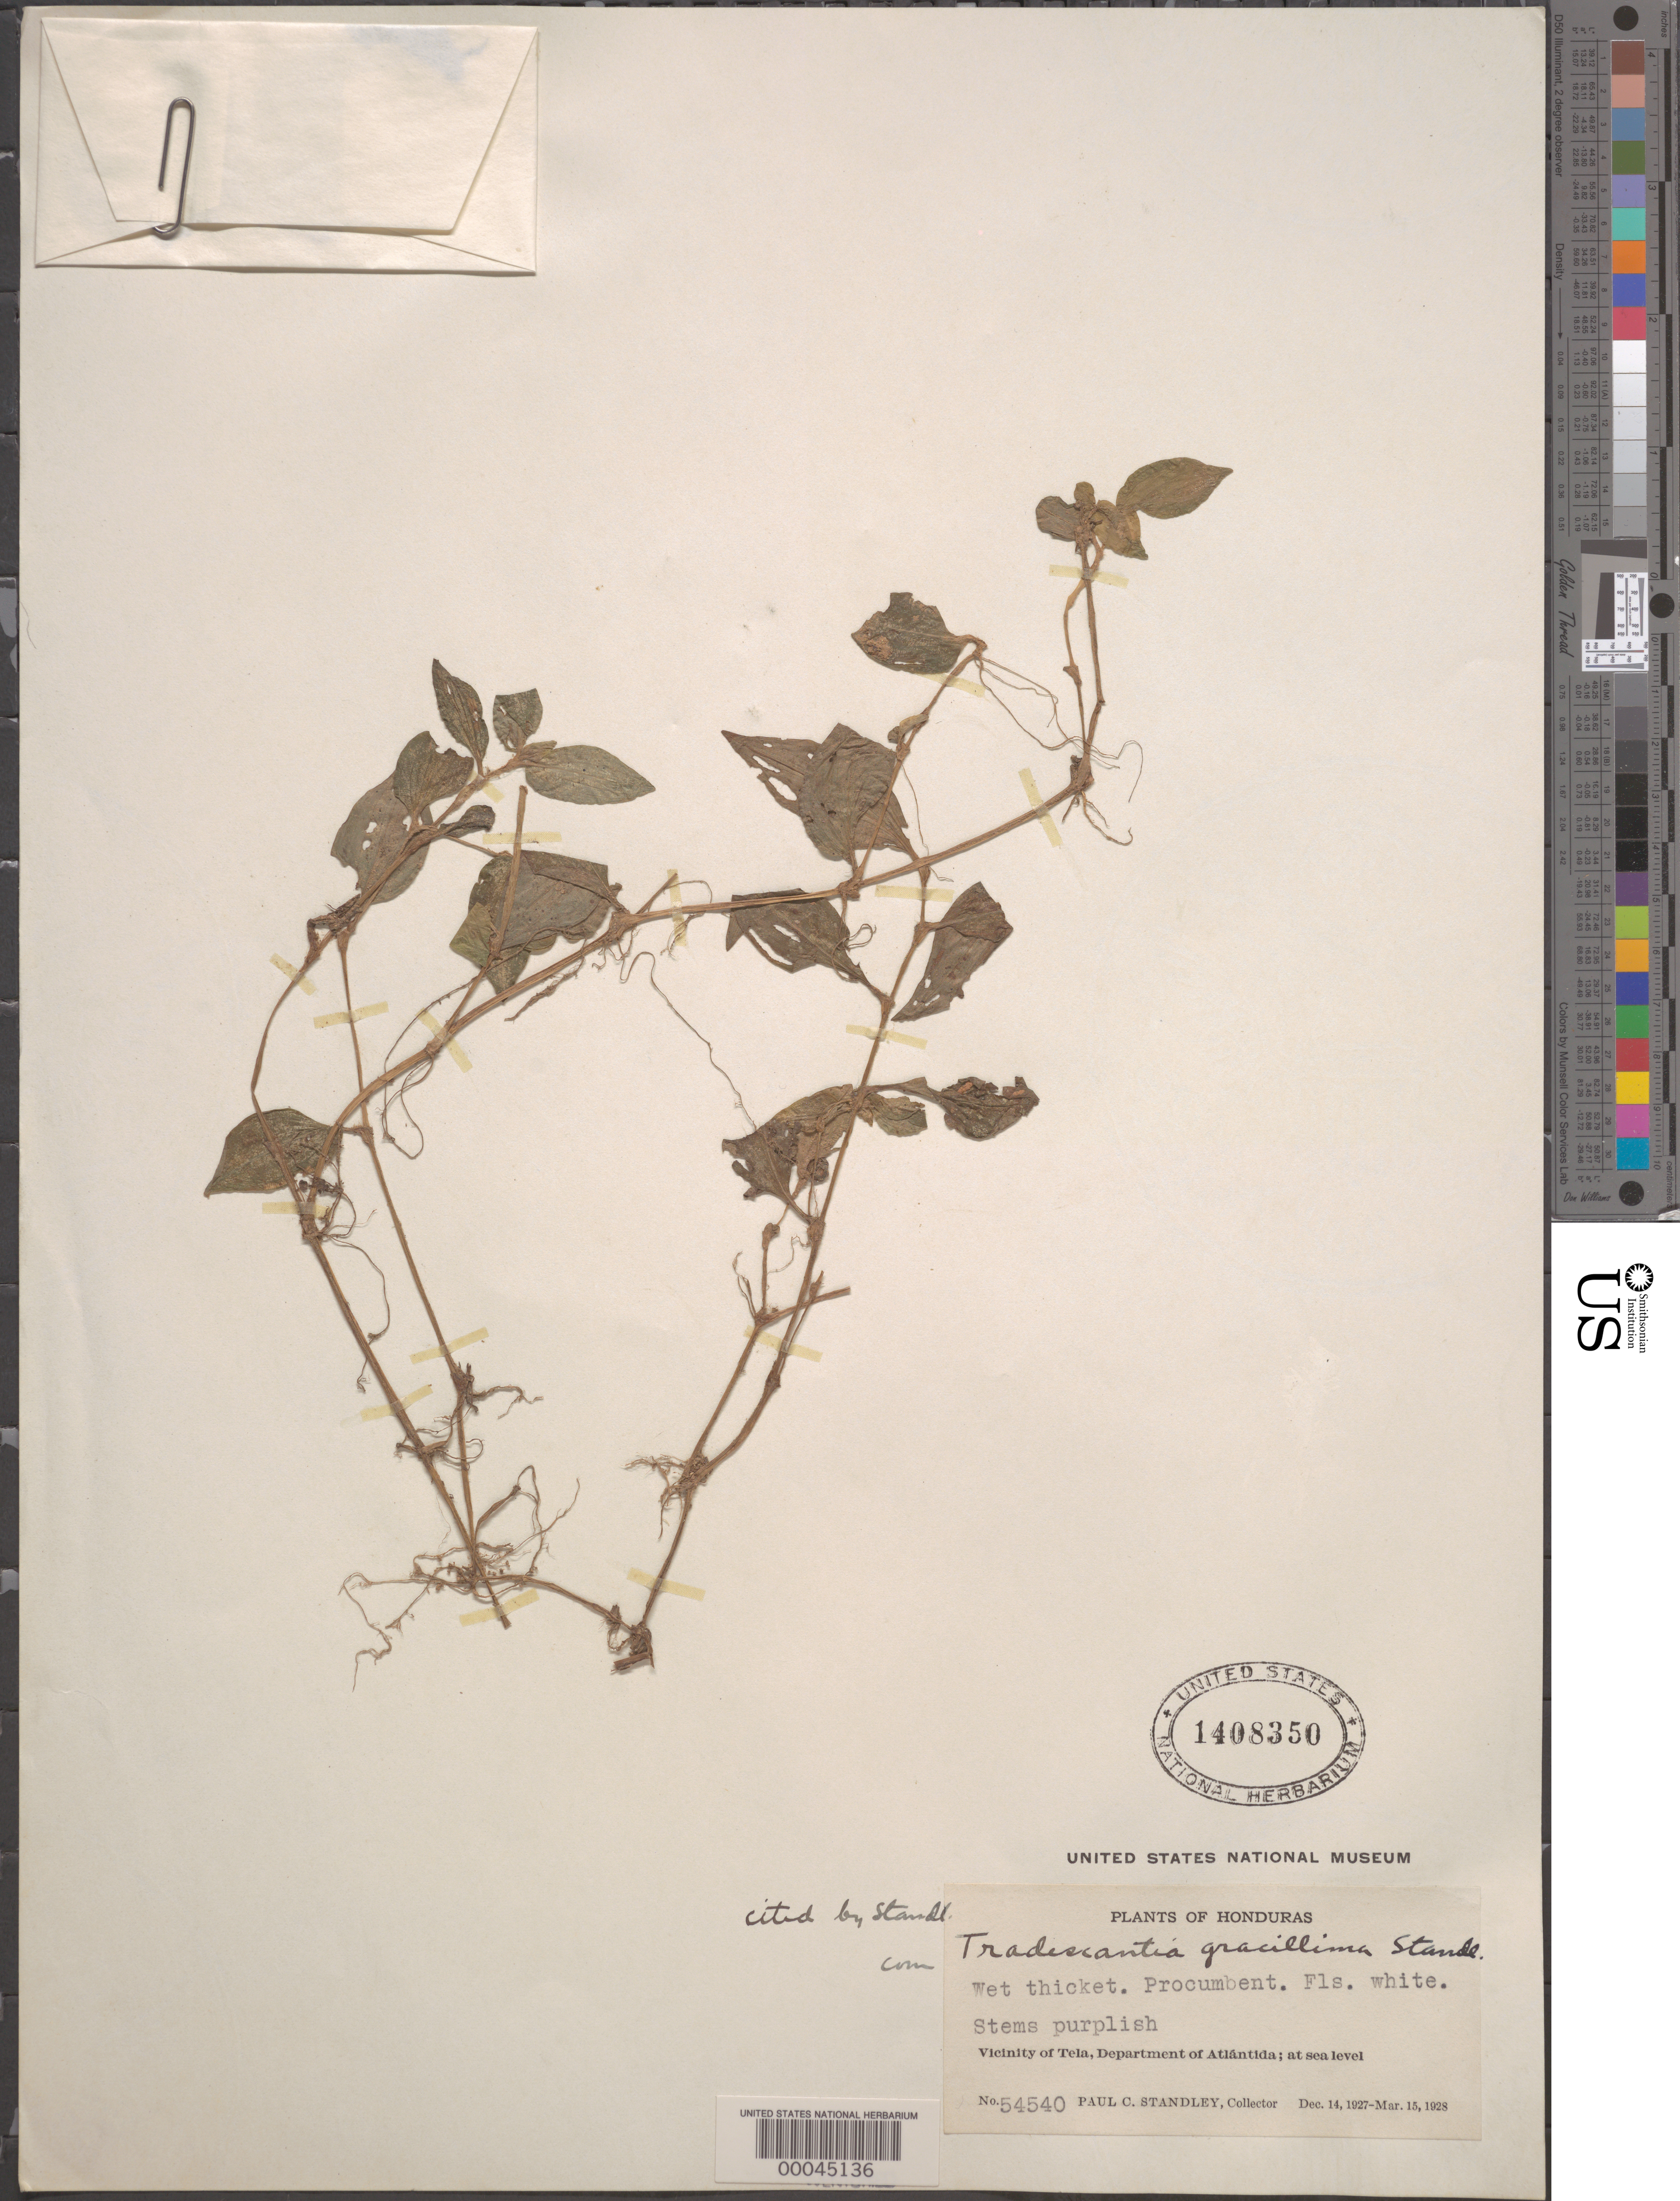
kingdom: Plantae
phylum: Tracheophyta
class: Liliopsida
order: Commelinales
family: Commelinaceae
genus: Tradescantia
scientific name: Tradescantia gracillima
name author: Standl.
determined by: Strong, Mark T., (BOT), Smithsonian Institution - National Museum of Natural History (UNITED STATES)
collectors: P. C. Standley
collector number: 54540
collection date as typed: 14 Dec 1927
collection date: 1927-12-14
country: Honduras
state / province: Atlántida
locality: Near Tela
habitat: Wet thicket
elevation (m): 1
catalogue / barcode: US 1408350